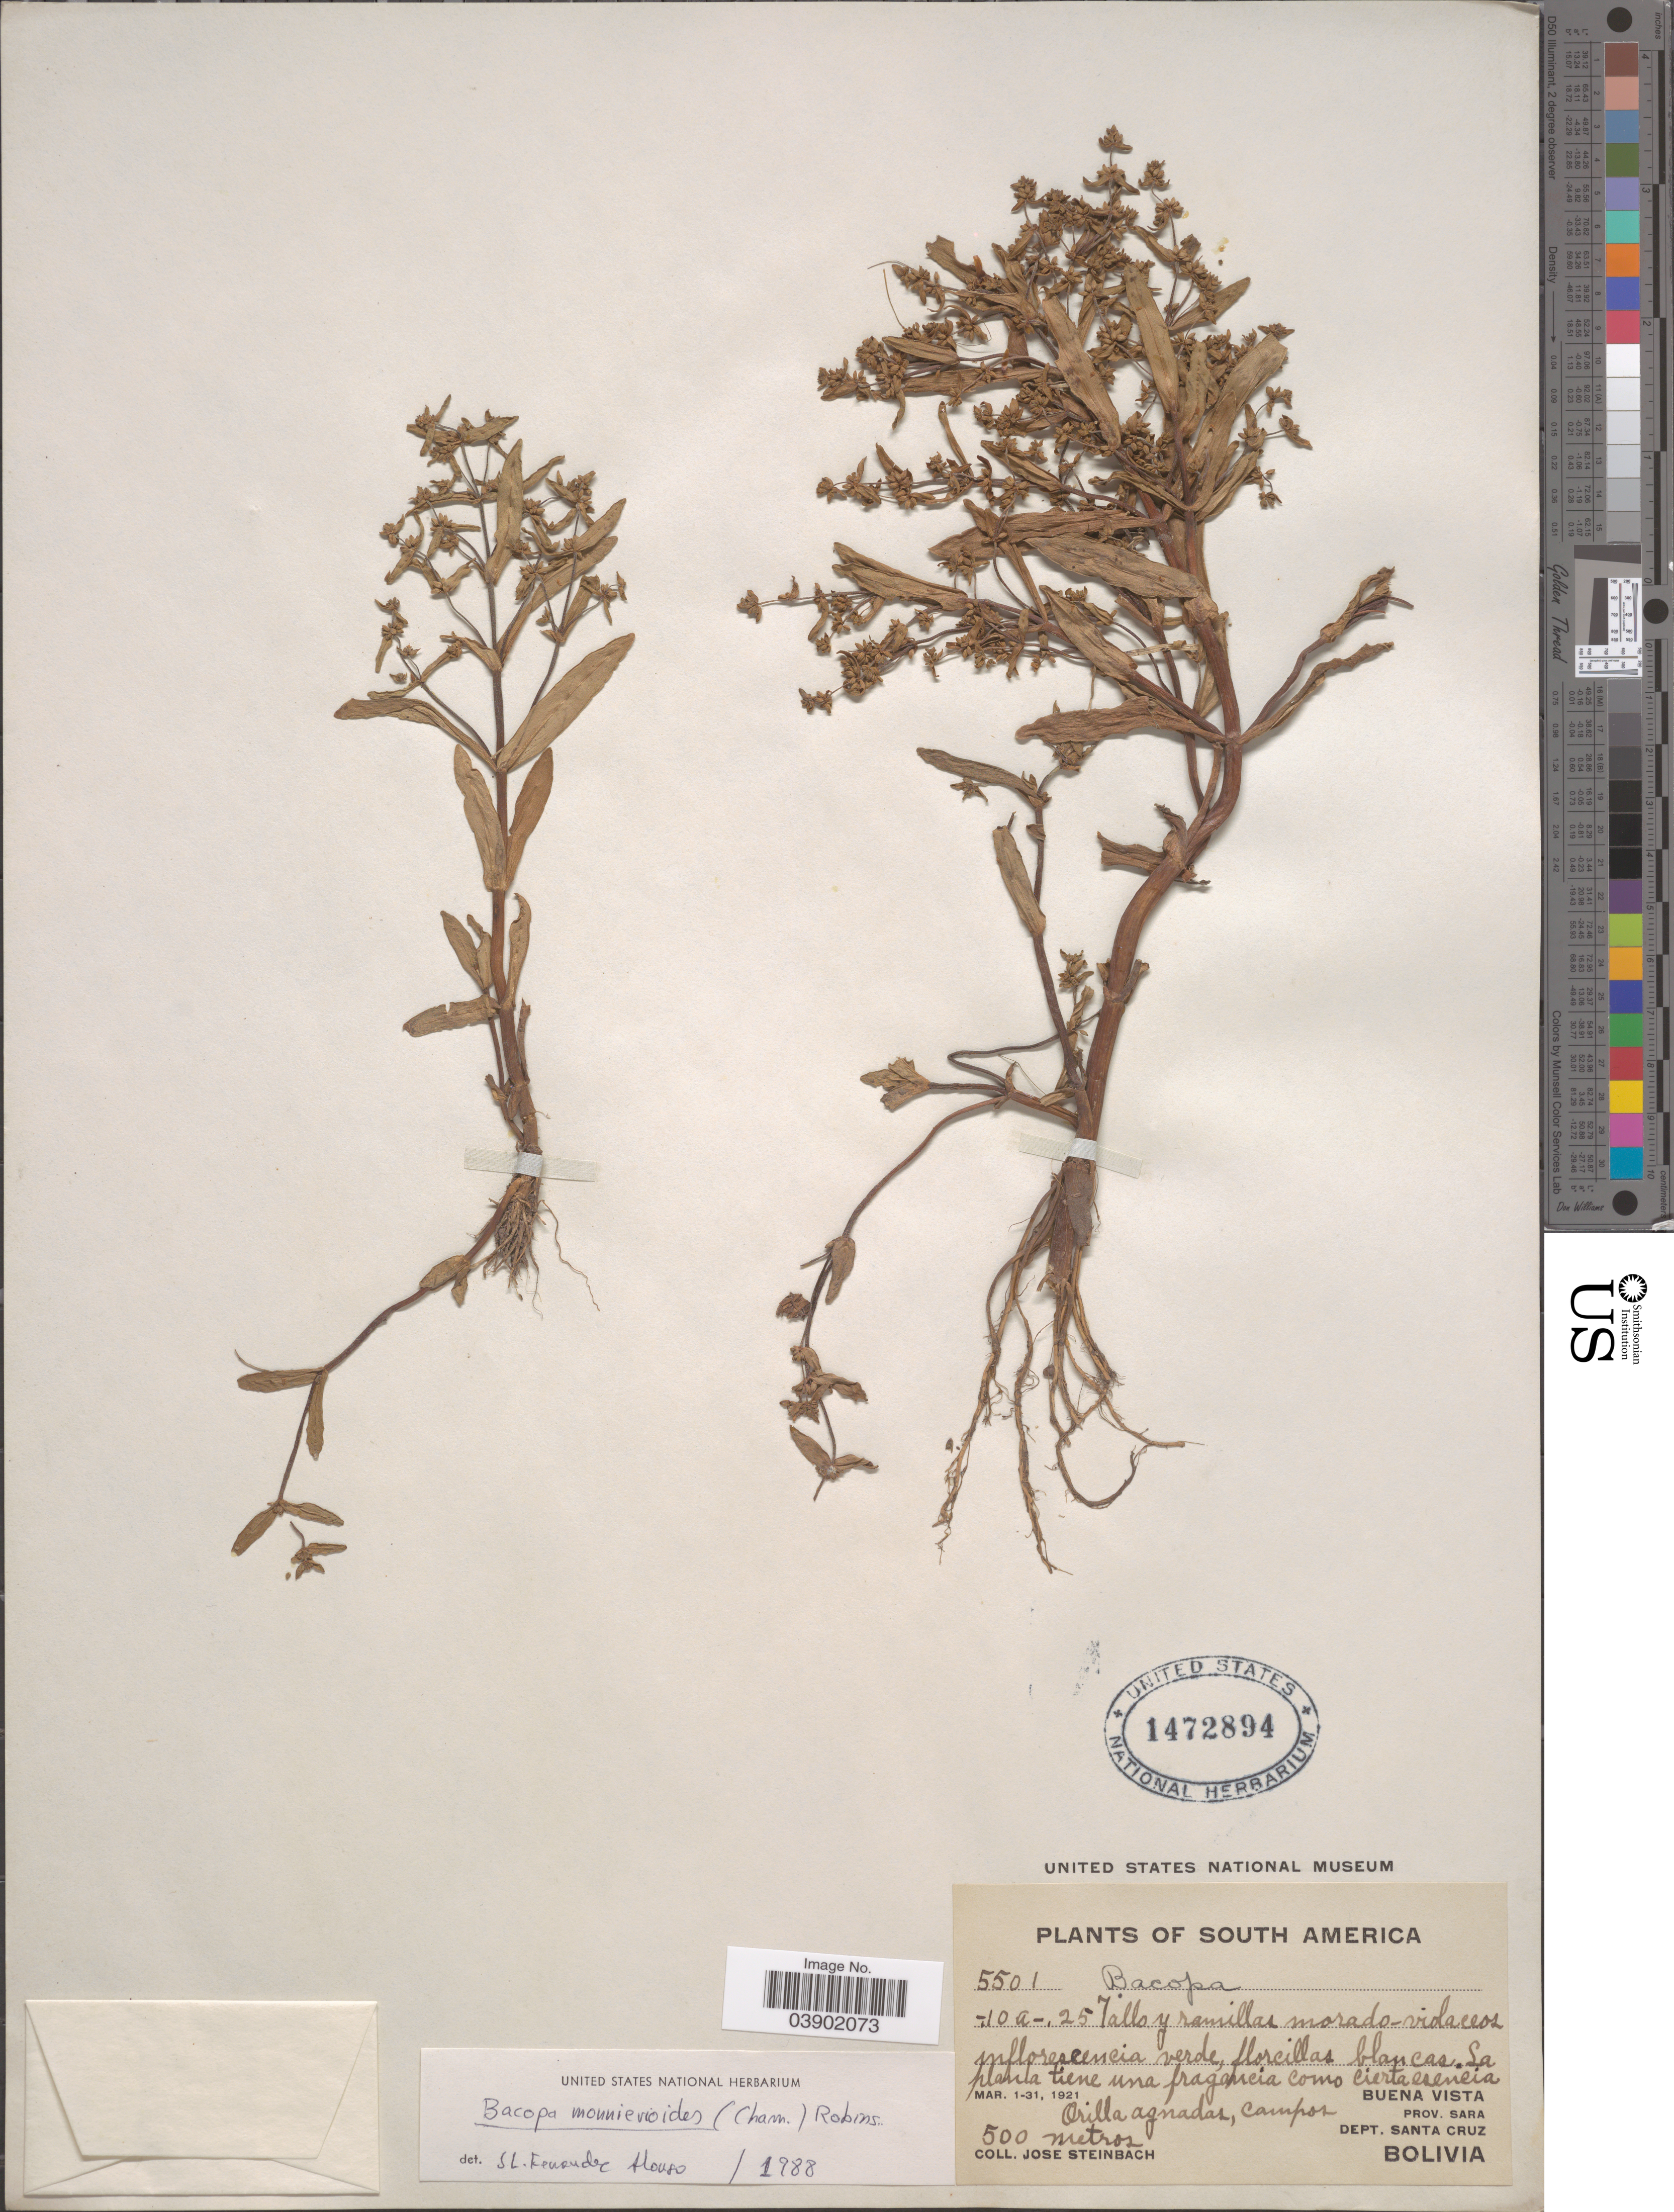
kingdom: Plantae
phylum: Tracheophyta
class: Magnoliopsida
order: Lamiales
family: Plantaginaceae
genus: Bacopa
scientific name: Bacopa monnierioides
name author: (Cham.) B.L. Rob.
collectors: J. Steinbach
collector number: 5501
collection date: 1921-03-01/1921-03-31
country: Bolivia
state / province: Santa Cruz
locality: Buena Vista. Prov. Sara. Dept. Santa Cruz.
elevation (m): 500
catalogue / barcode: US 1472894